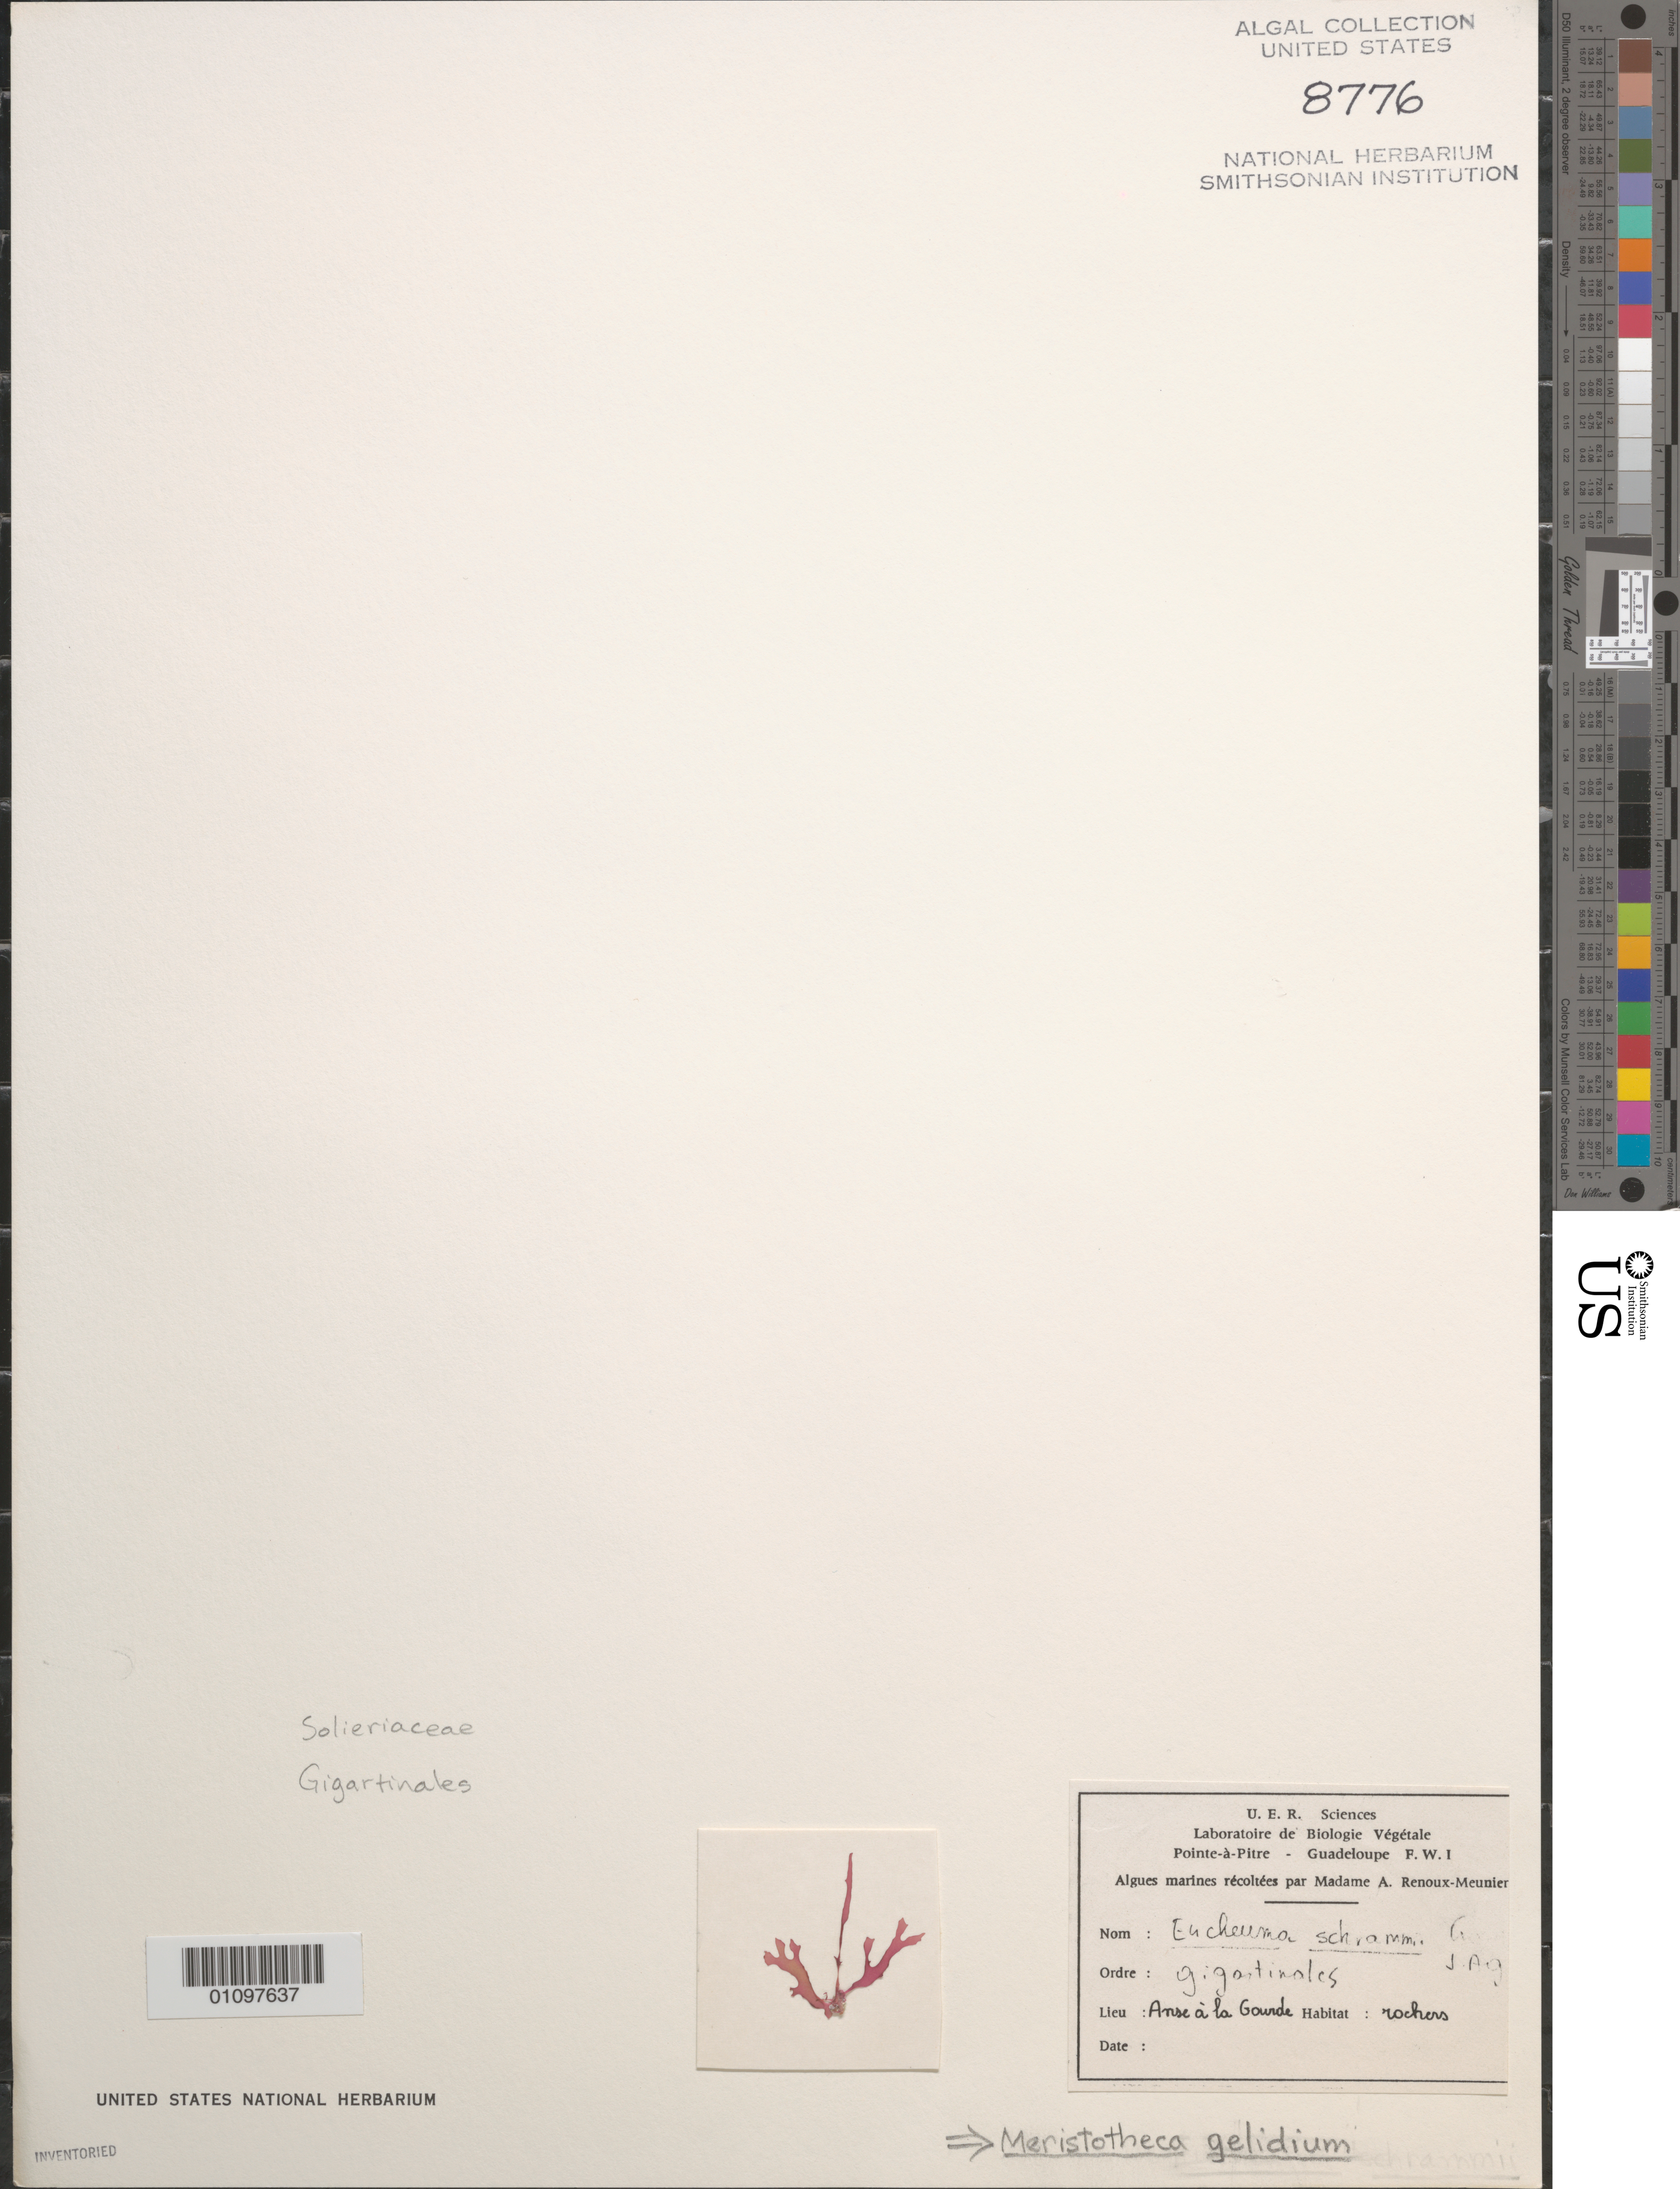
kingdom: Plantae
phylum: Rhodophyta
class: Florideophyceae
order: Gigartinales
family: Solieriaceae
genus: Meristotheca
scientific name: Meristotheca gelidium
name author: (J. Agardh) E.J. Faye & Masuda in E.J. Faye et al.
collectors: A. Renoux-Meunier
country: Guadeloupe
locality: Anse a la Gourde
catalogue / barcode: US 8776